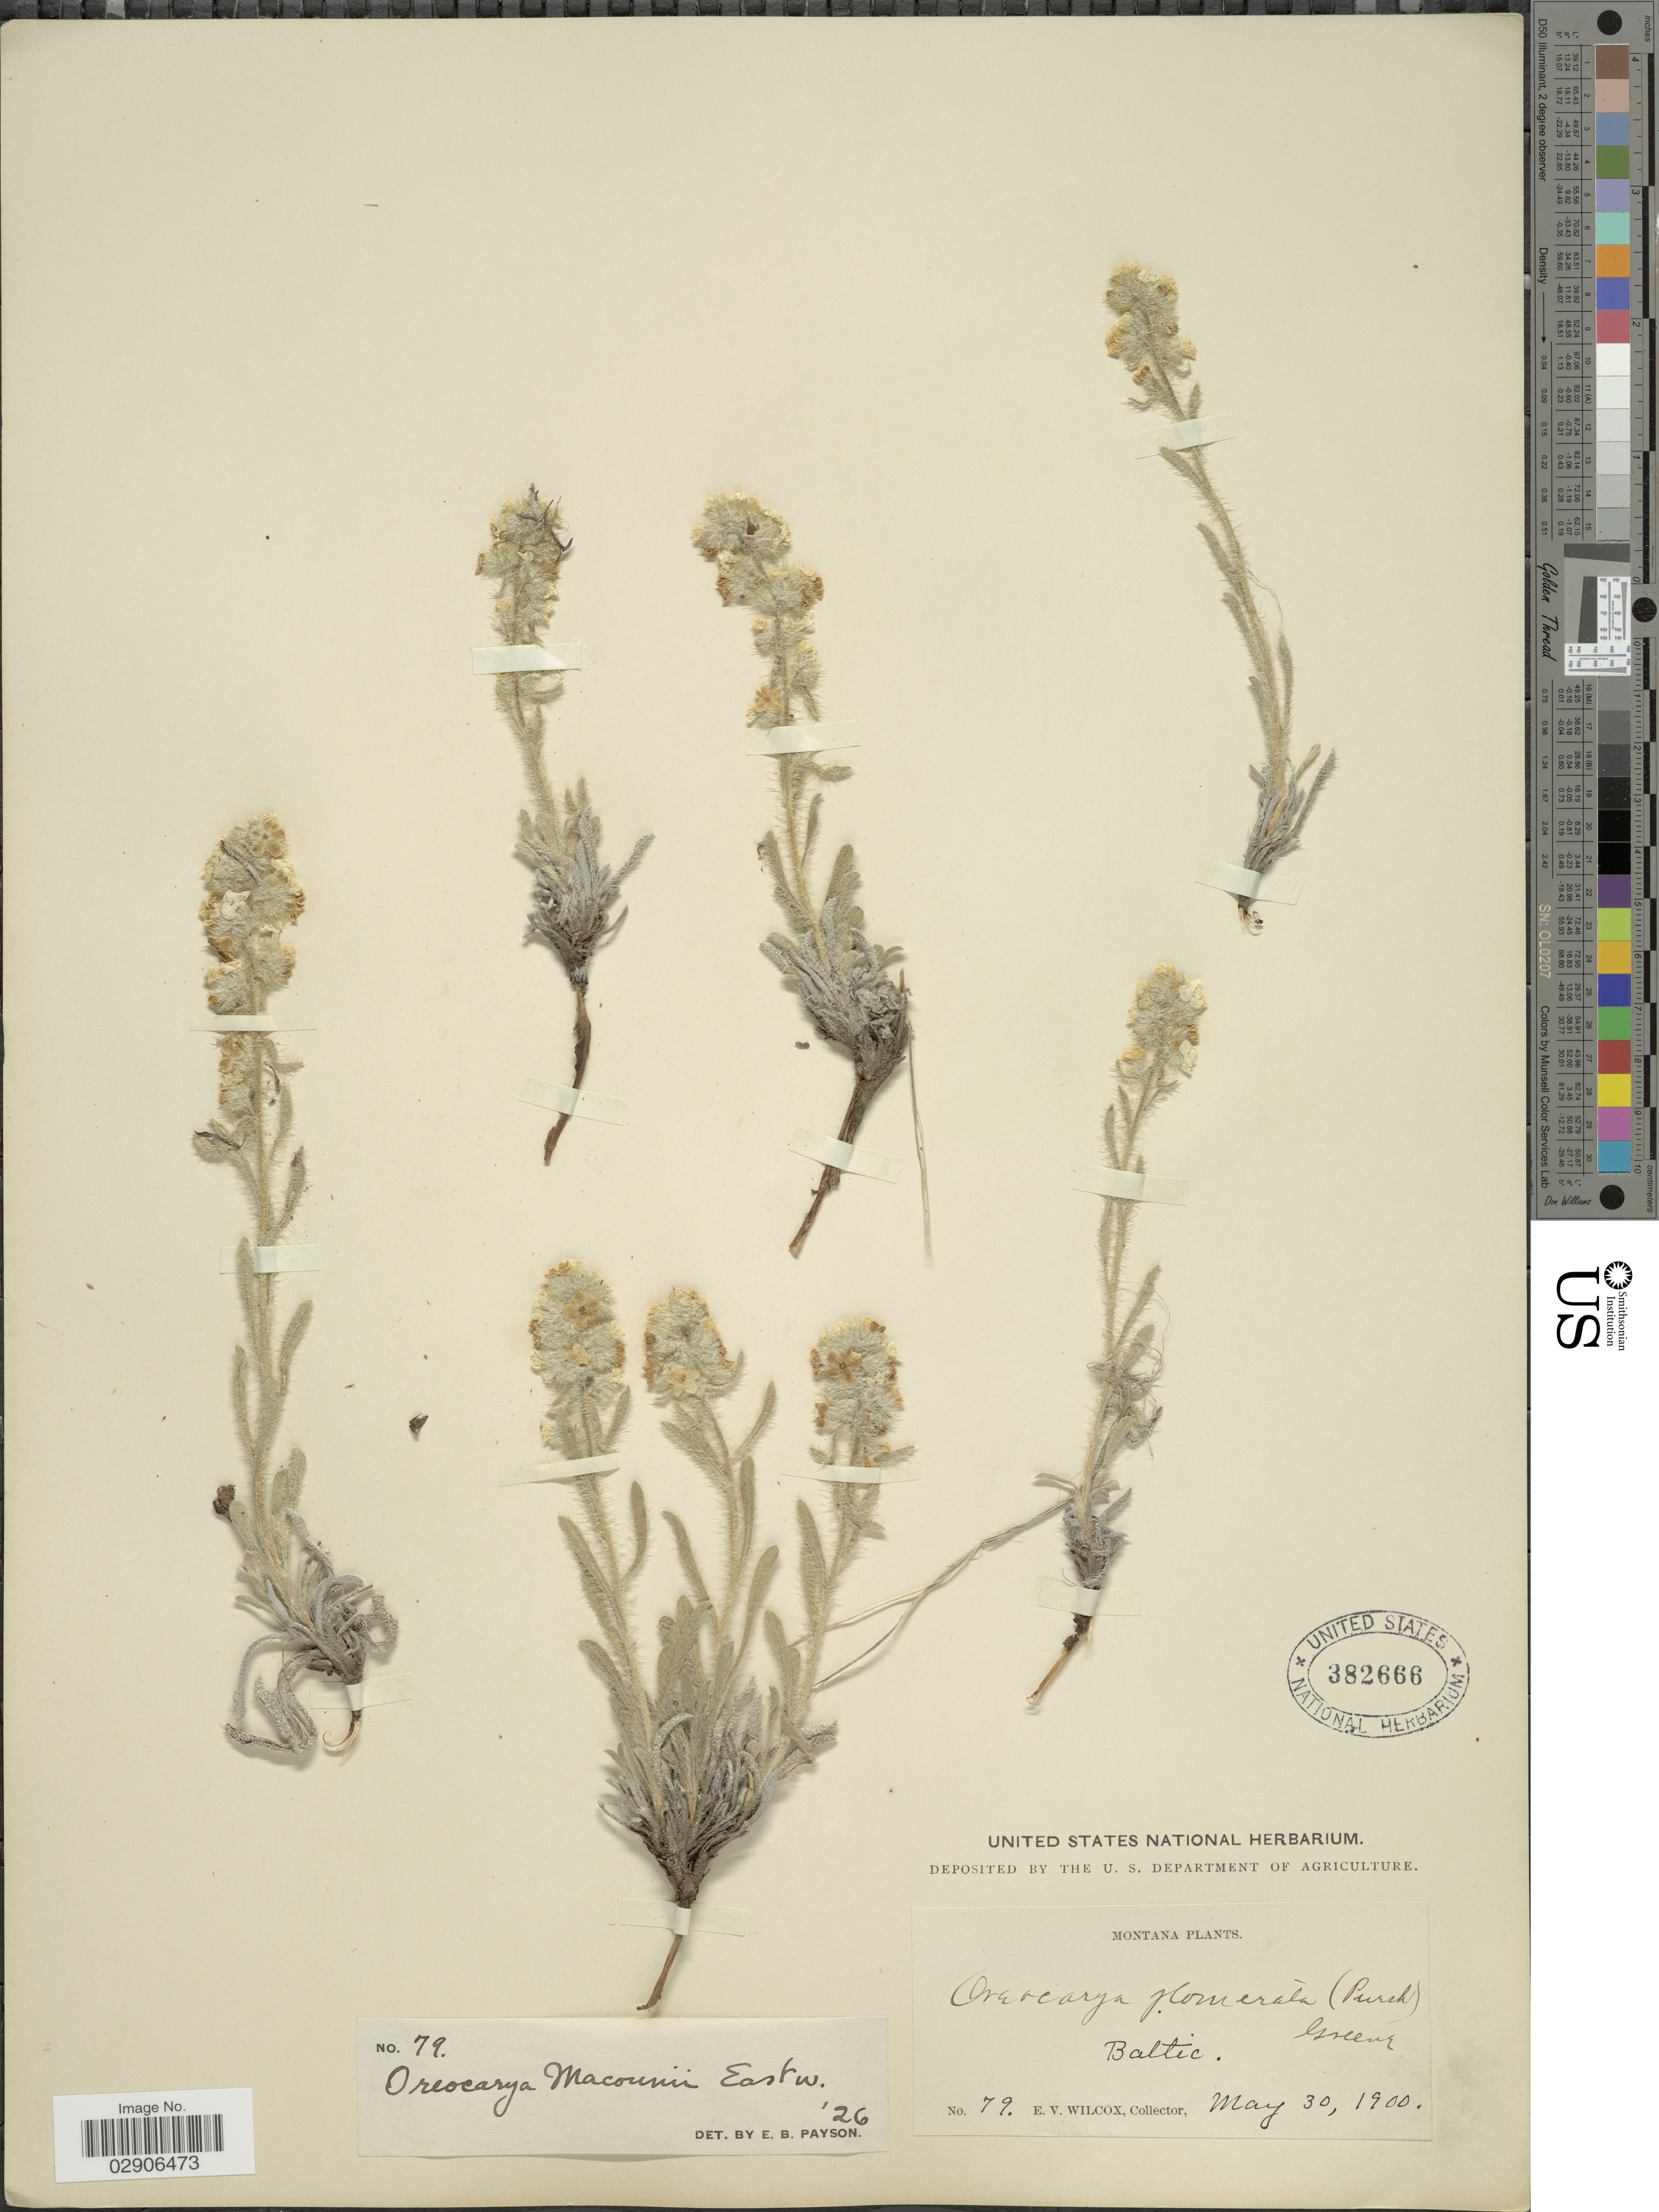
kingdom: Plantae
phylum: Tracheophyta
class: Magnoliopsida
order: Boraginales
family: Boraginaceae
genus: Oreocarya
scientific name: Oreocarya macounii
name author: Eastw.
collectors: E. V. Wilcox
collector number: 79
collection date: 1900-05-30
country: United States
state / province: Montana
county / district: Glacier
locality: Baltic.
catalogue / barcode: US 382666